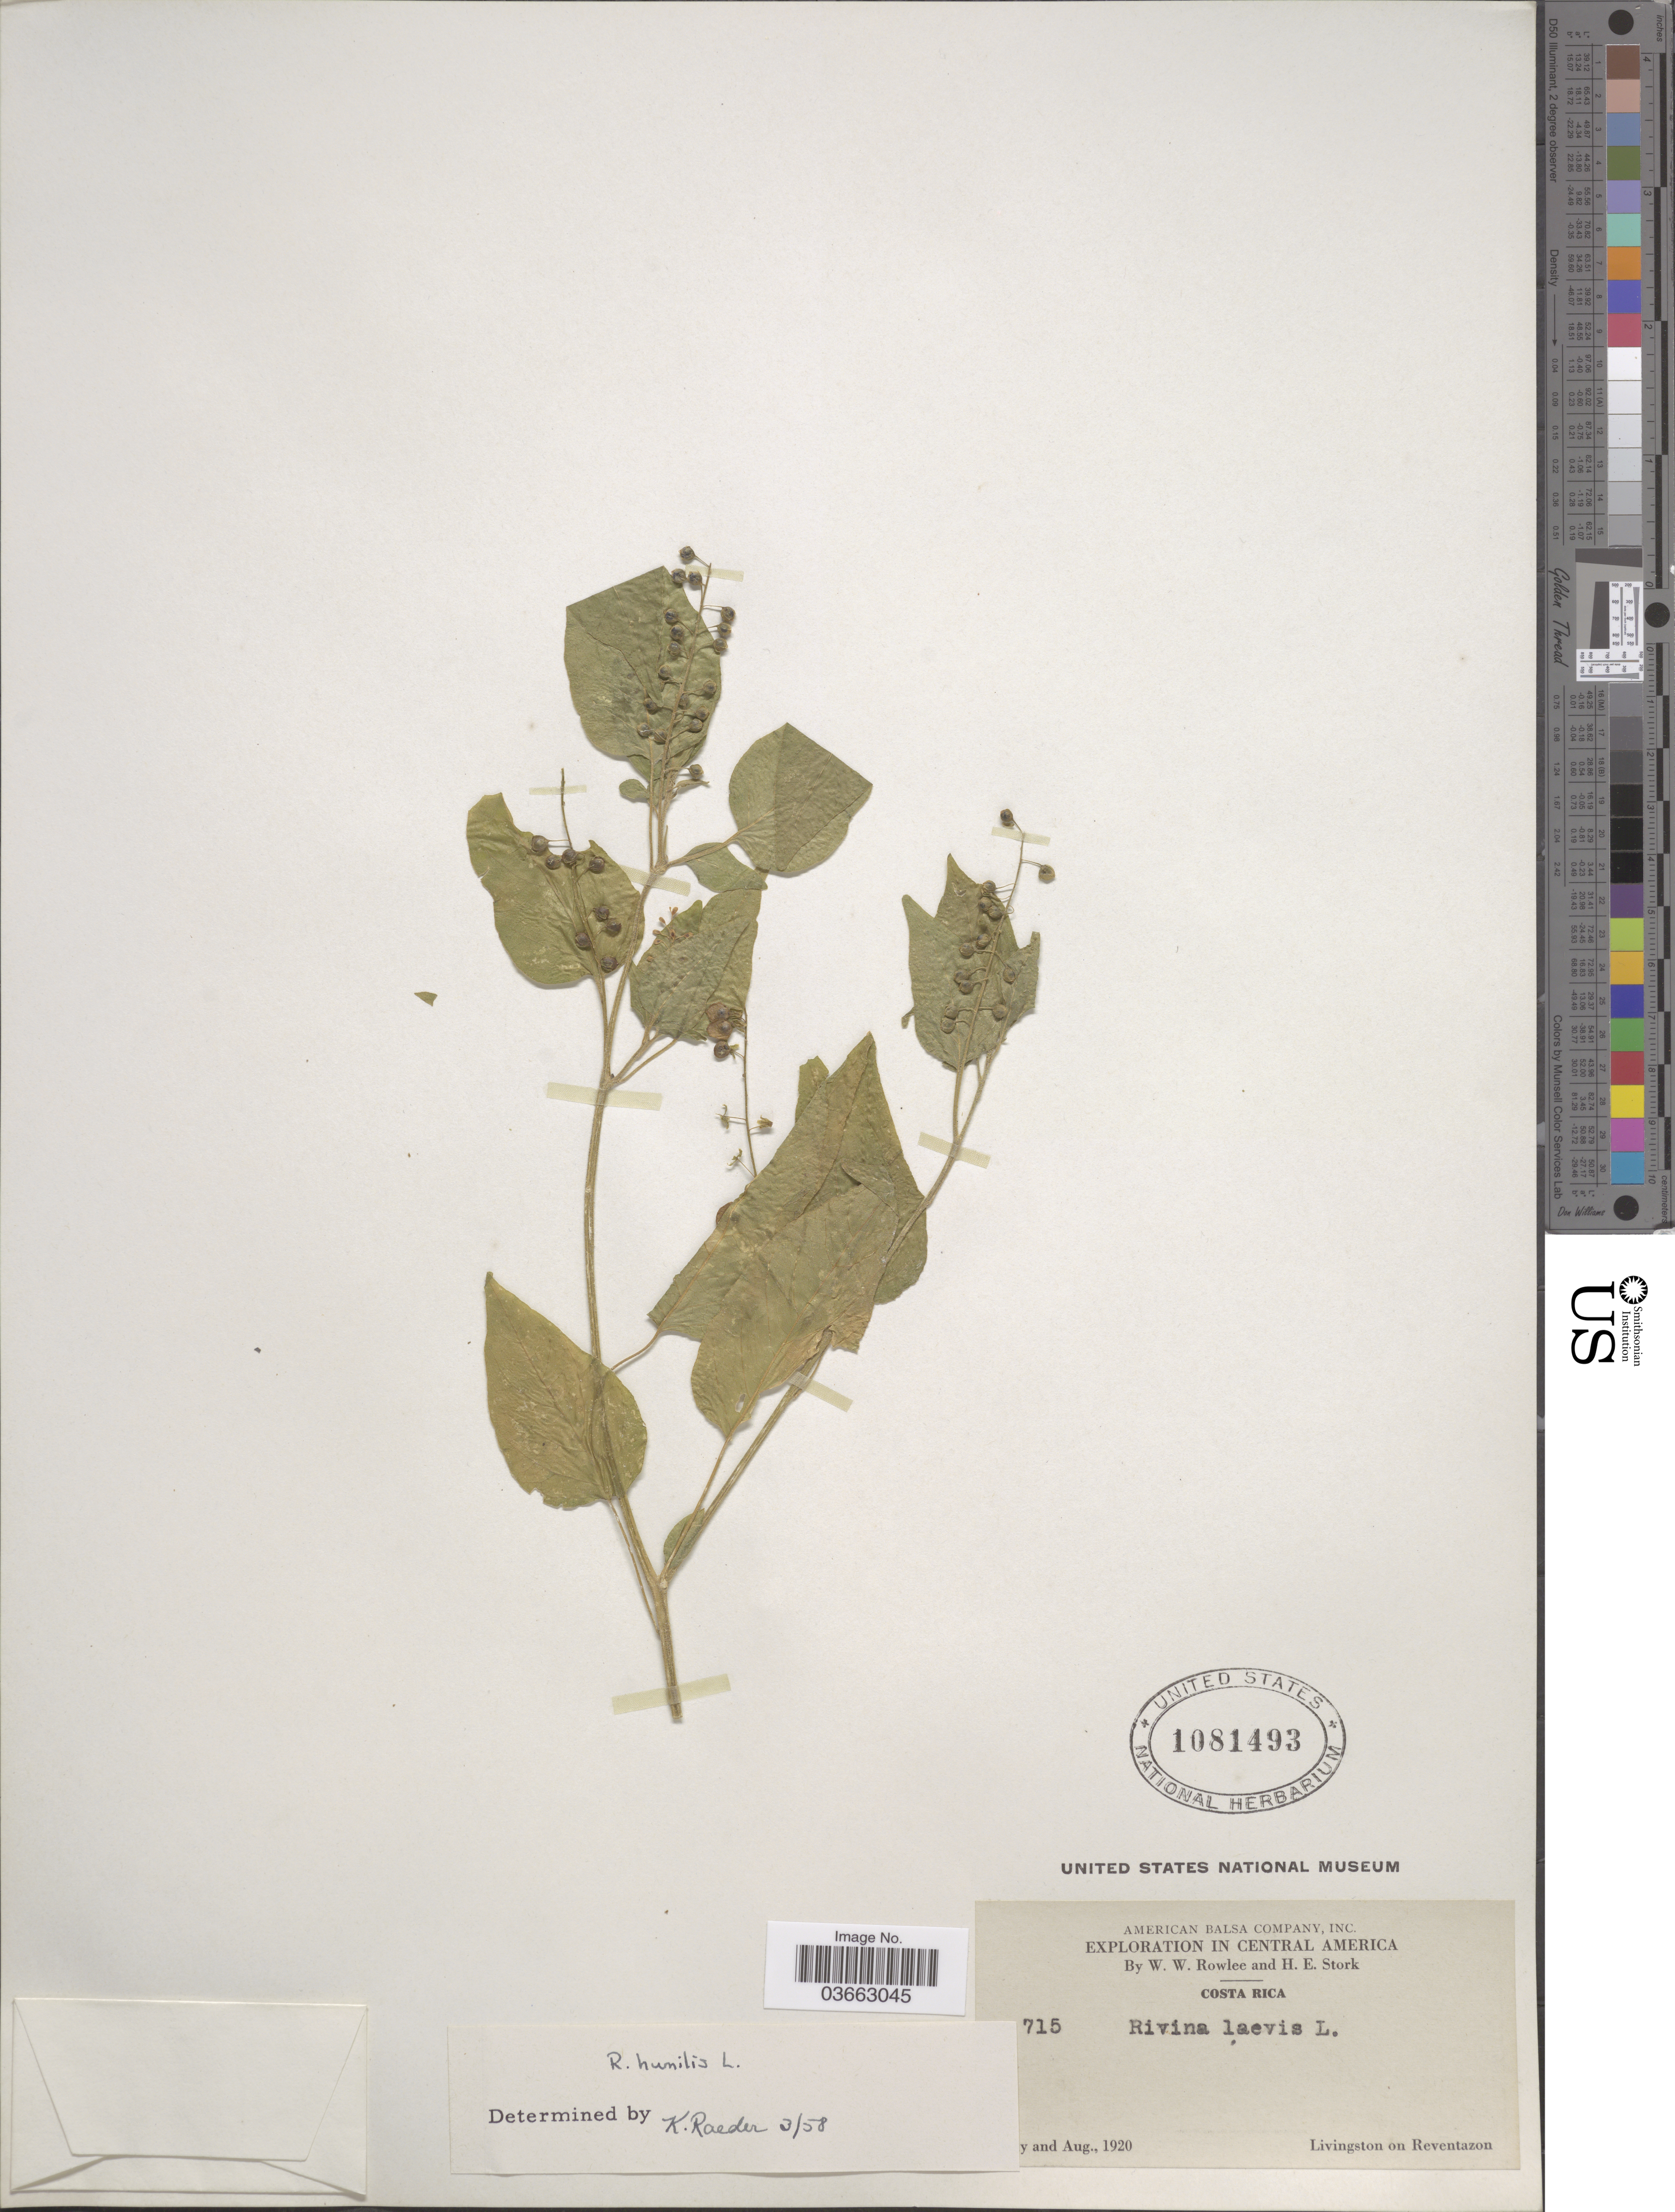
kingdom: Plantae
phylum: Tracheophyta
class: Magnoliopsida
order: Caryophyllales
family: Phytolaccaceae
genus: Rivina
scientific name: Rivina humilis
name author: L.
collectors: W. W. Rowlee & H. E. Stork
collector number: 715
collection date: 1920-07/1920-08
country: Panama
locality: Livingston on Reventazon.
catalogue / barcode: US 1081493